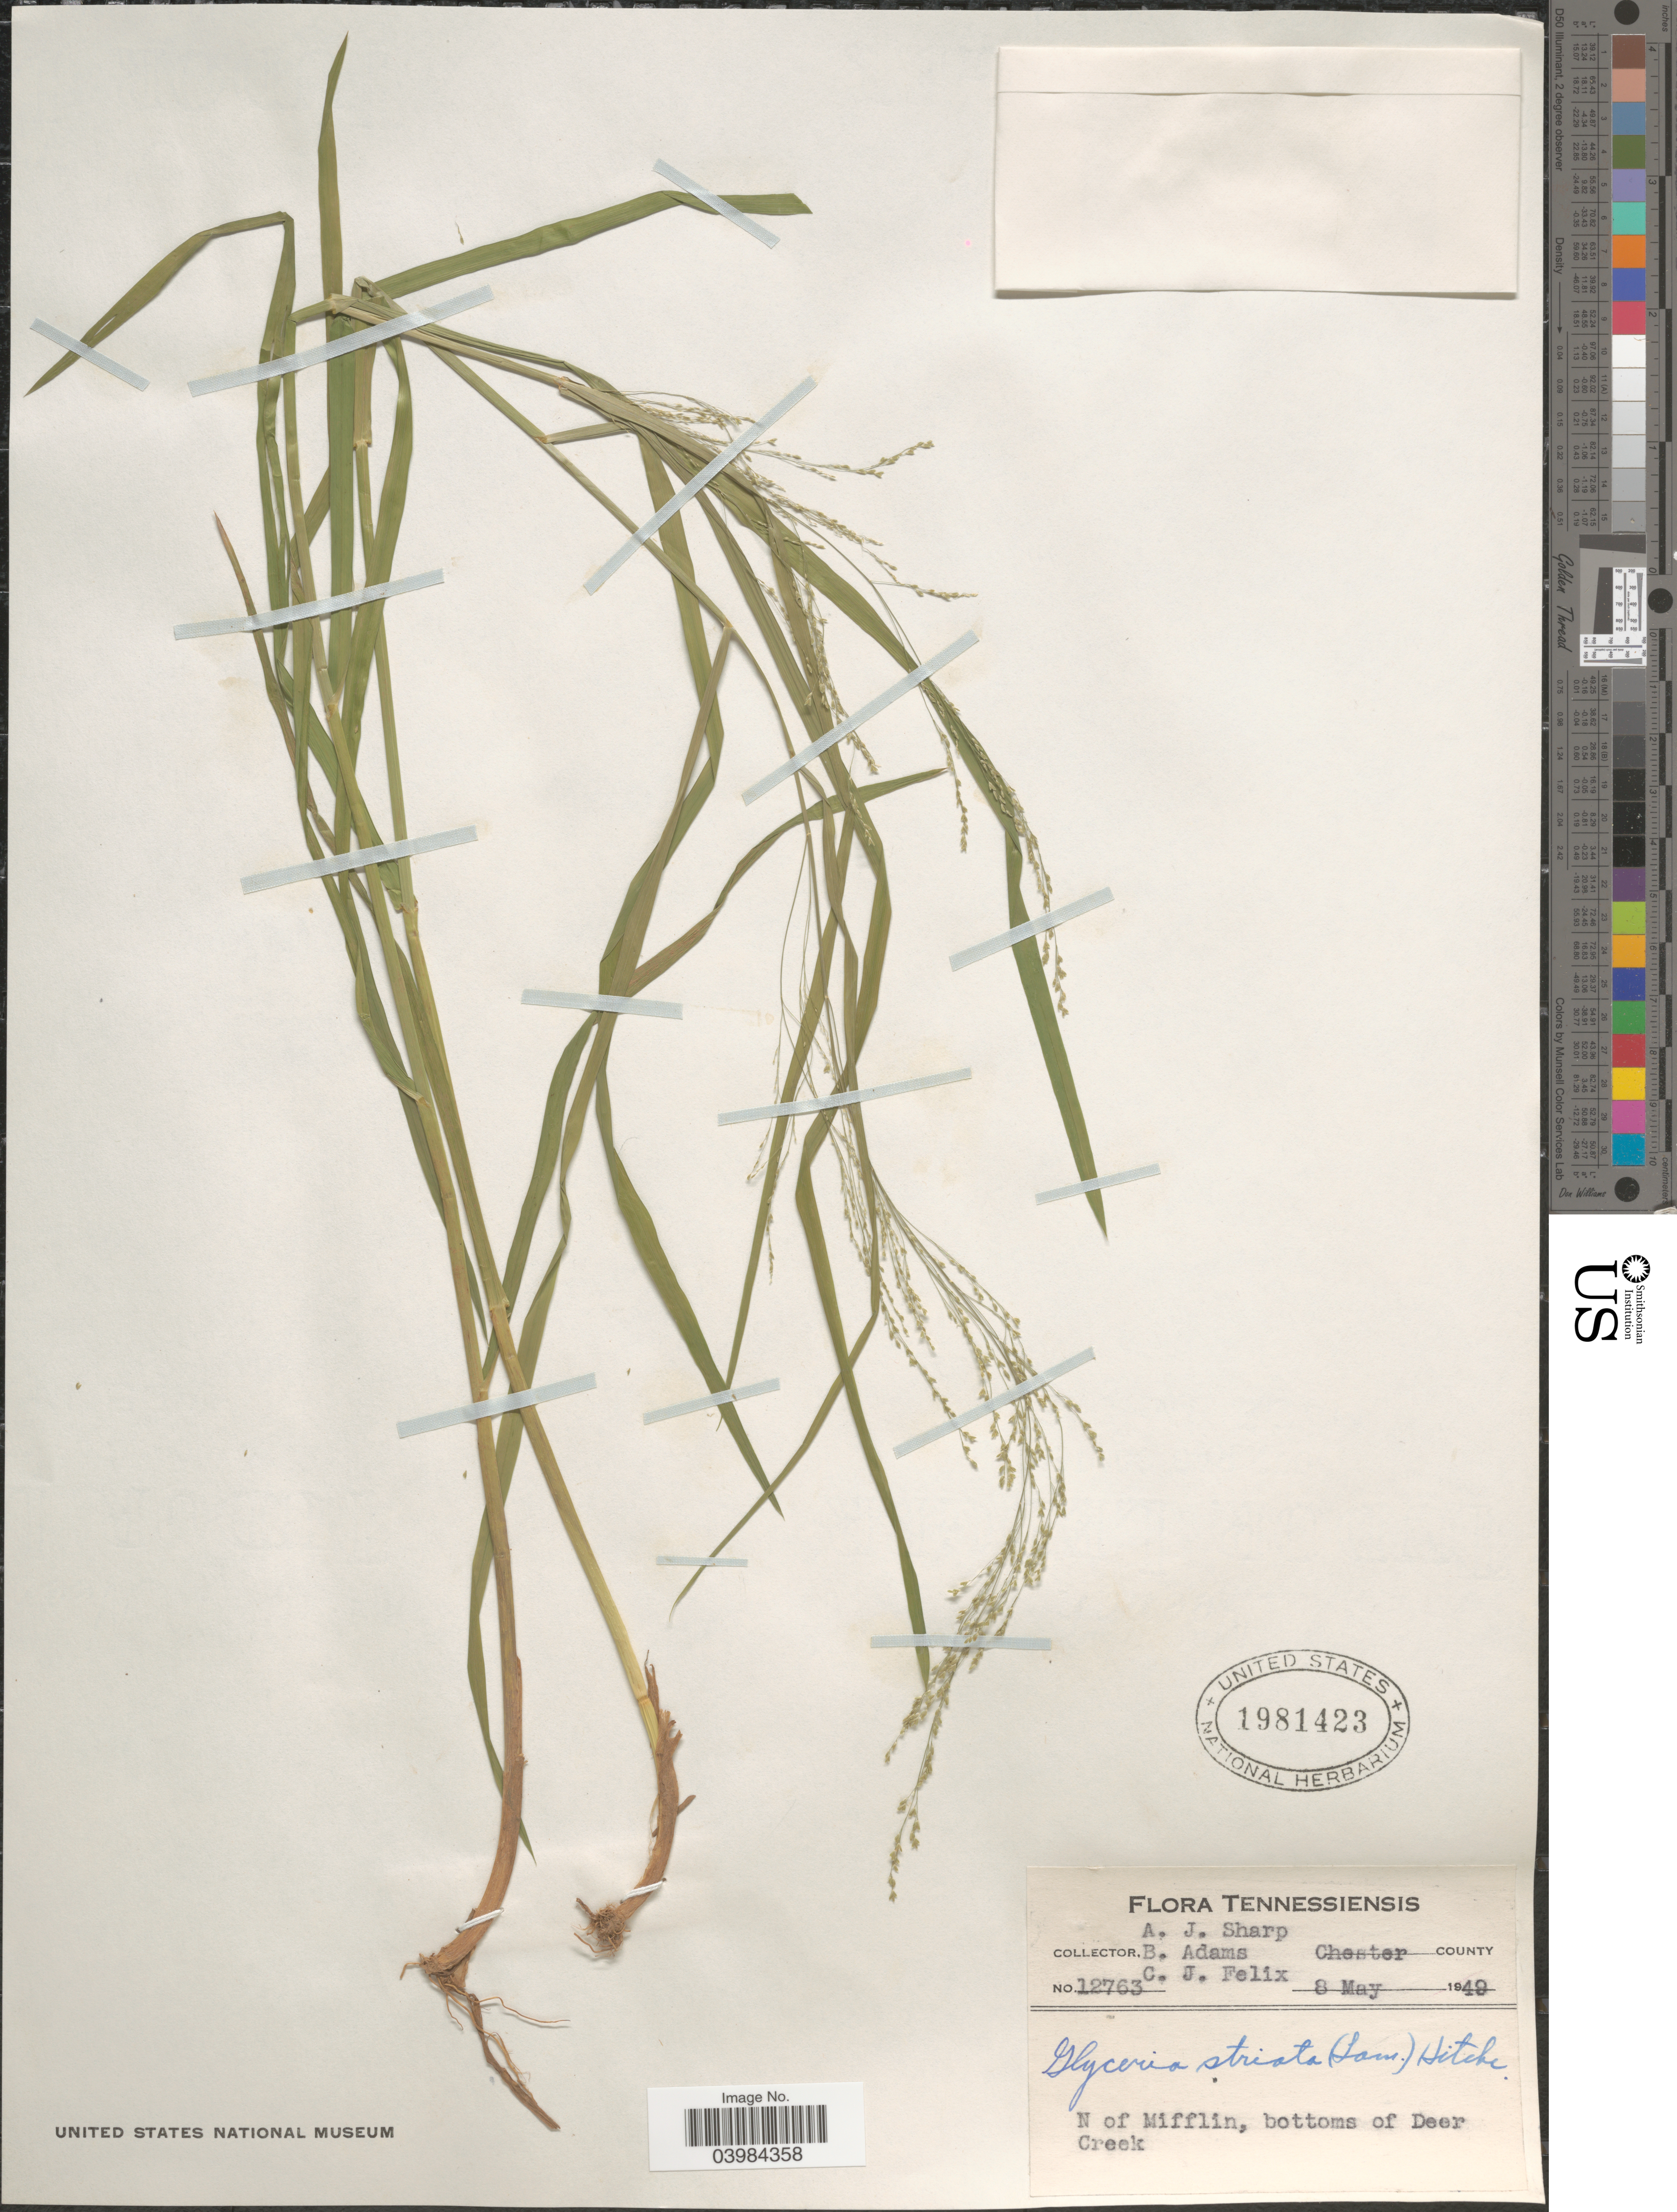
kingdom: Plantae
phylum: Tracheophyta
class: Liliopsida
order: Poales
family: Poaceae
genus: Glyceria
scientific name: Glyceria striata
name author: (Lam.) Hitchc.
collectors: A. J. Sharp, B. Adams & C. Felix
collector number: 12763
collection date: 1949-05-08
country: United States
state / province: Tennessee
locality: Chester County. N of Mifflin, bottoms of Deer Creek.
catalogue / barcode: US 1981423